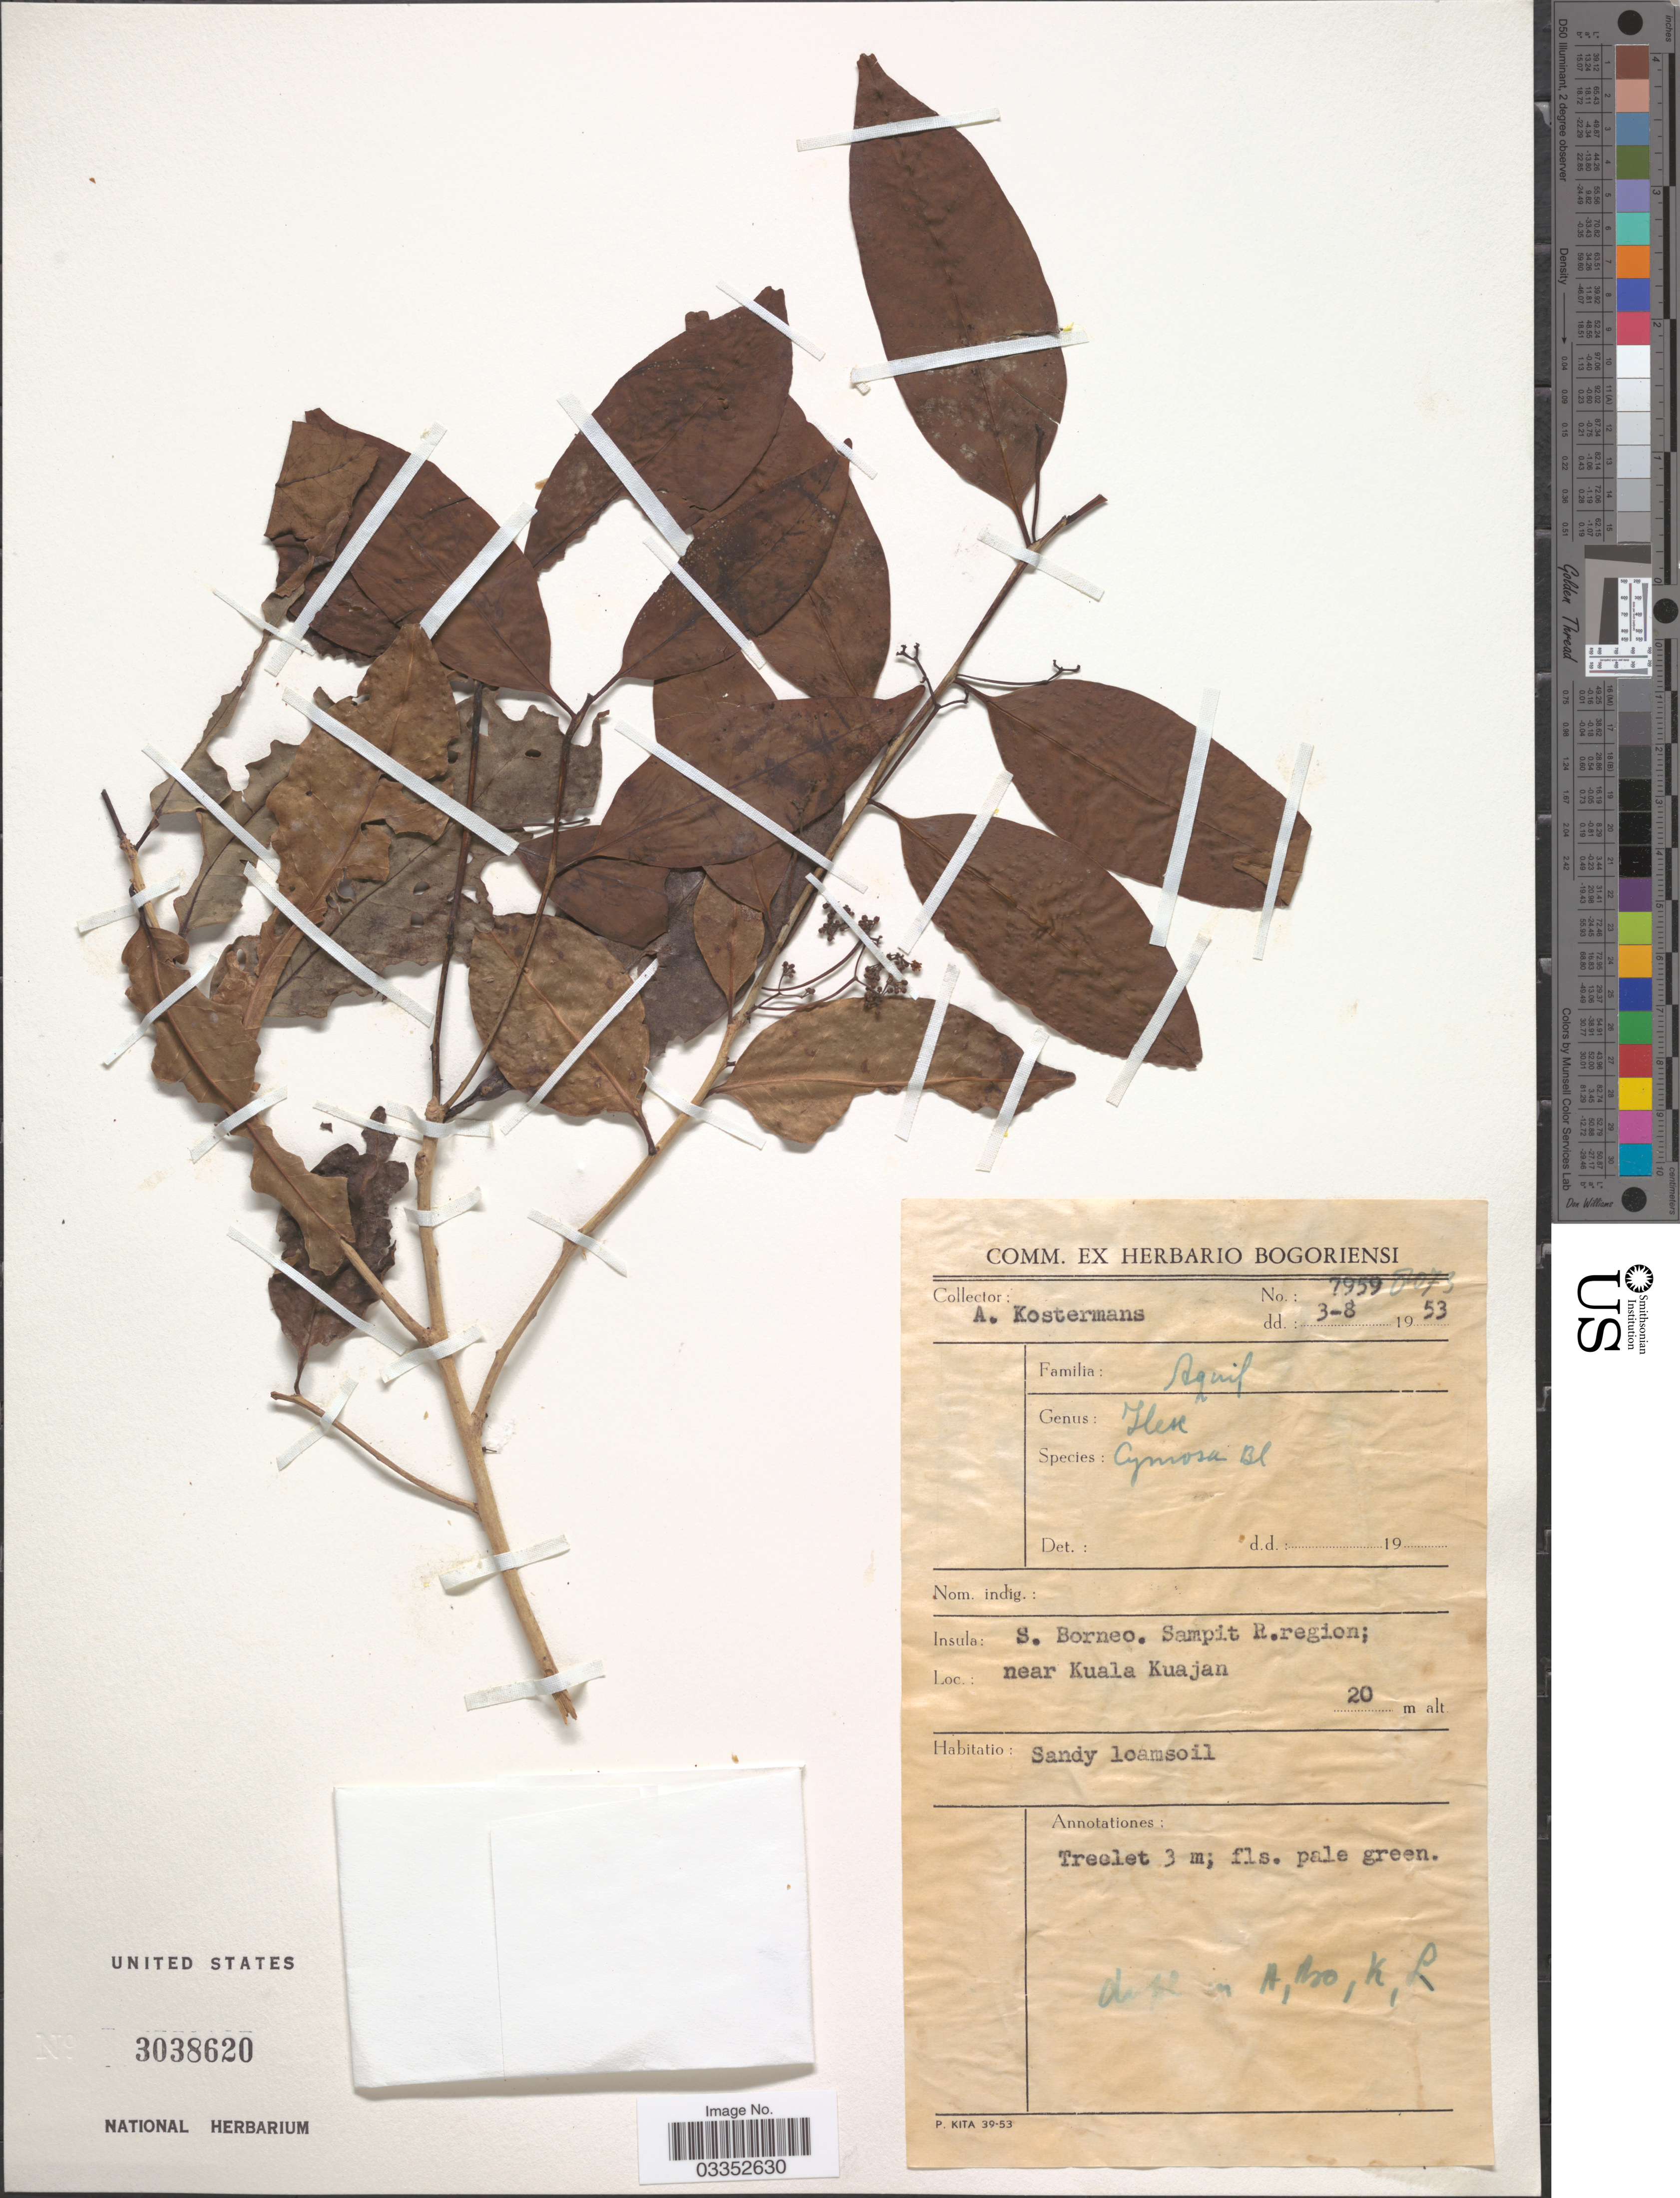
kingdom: Plantae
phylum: Tracheophyta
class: Magnoliopsida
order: Aquifoliales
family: Aquifoliaceae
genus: Ilex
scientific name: Ilex cymosa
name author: Blume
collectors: A. J. G. Kostermans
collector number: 7959/8073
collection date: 1953-08-03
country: Indonesia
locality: S. Borneo. Sampit R. region; near Kuala Kuajan.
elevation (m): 20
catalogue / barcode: US 3038620